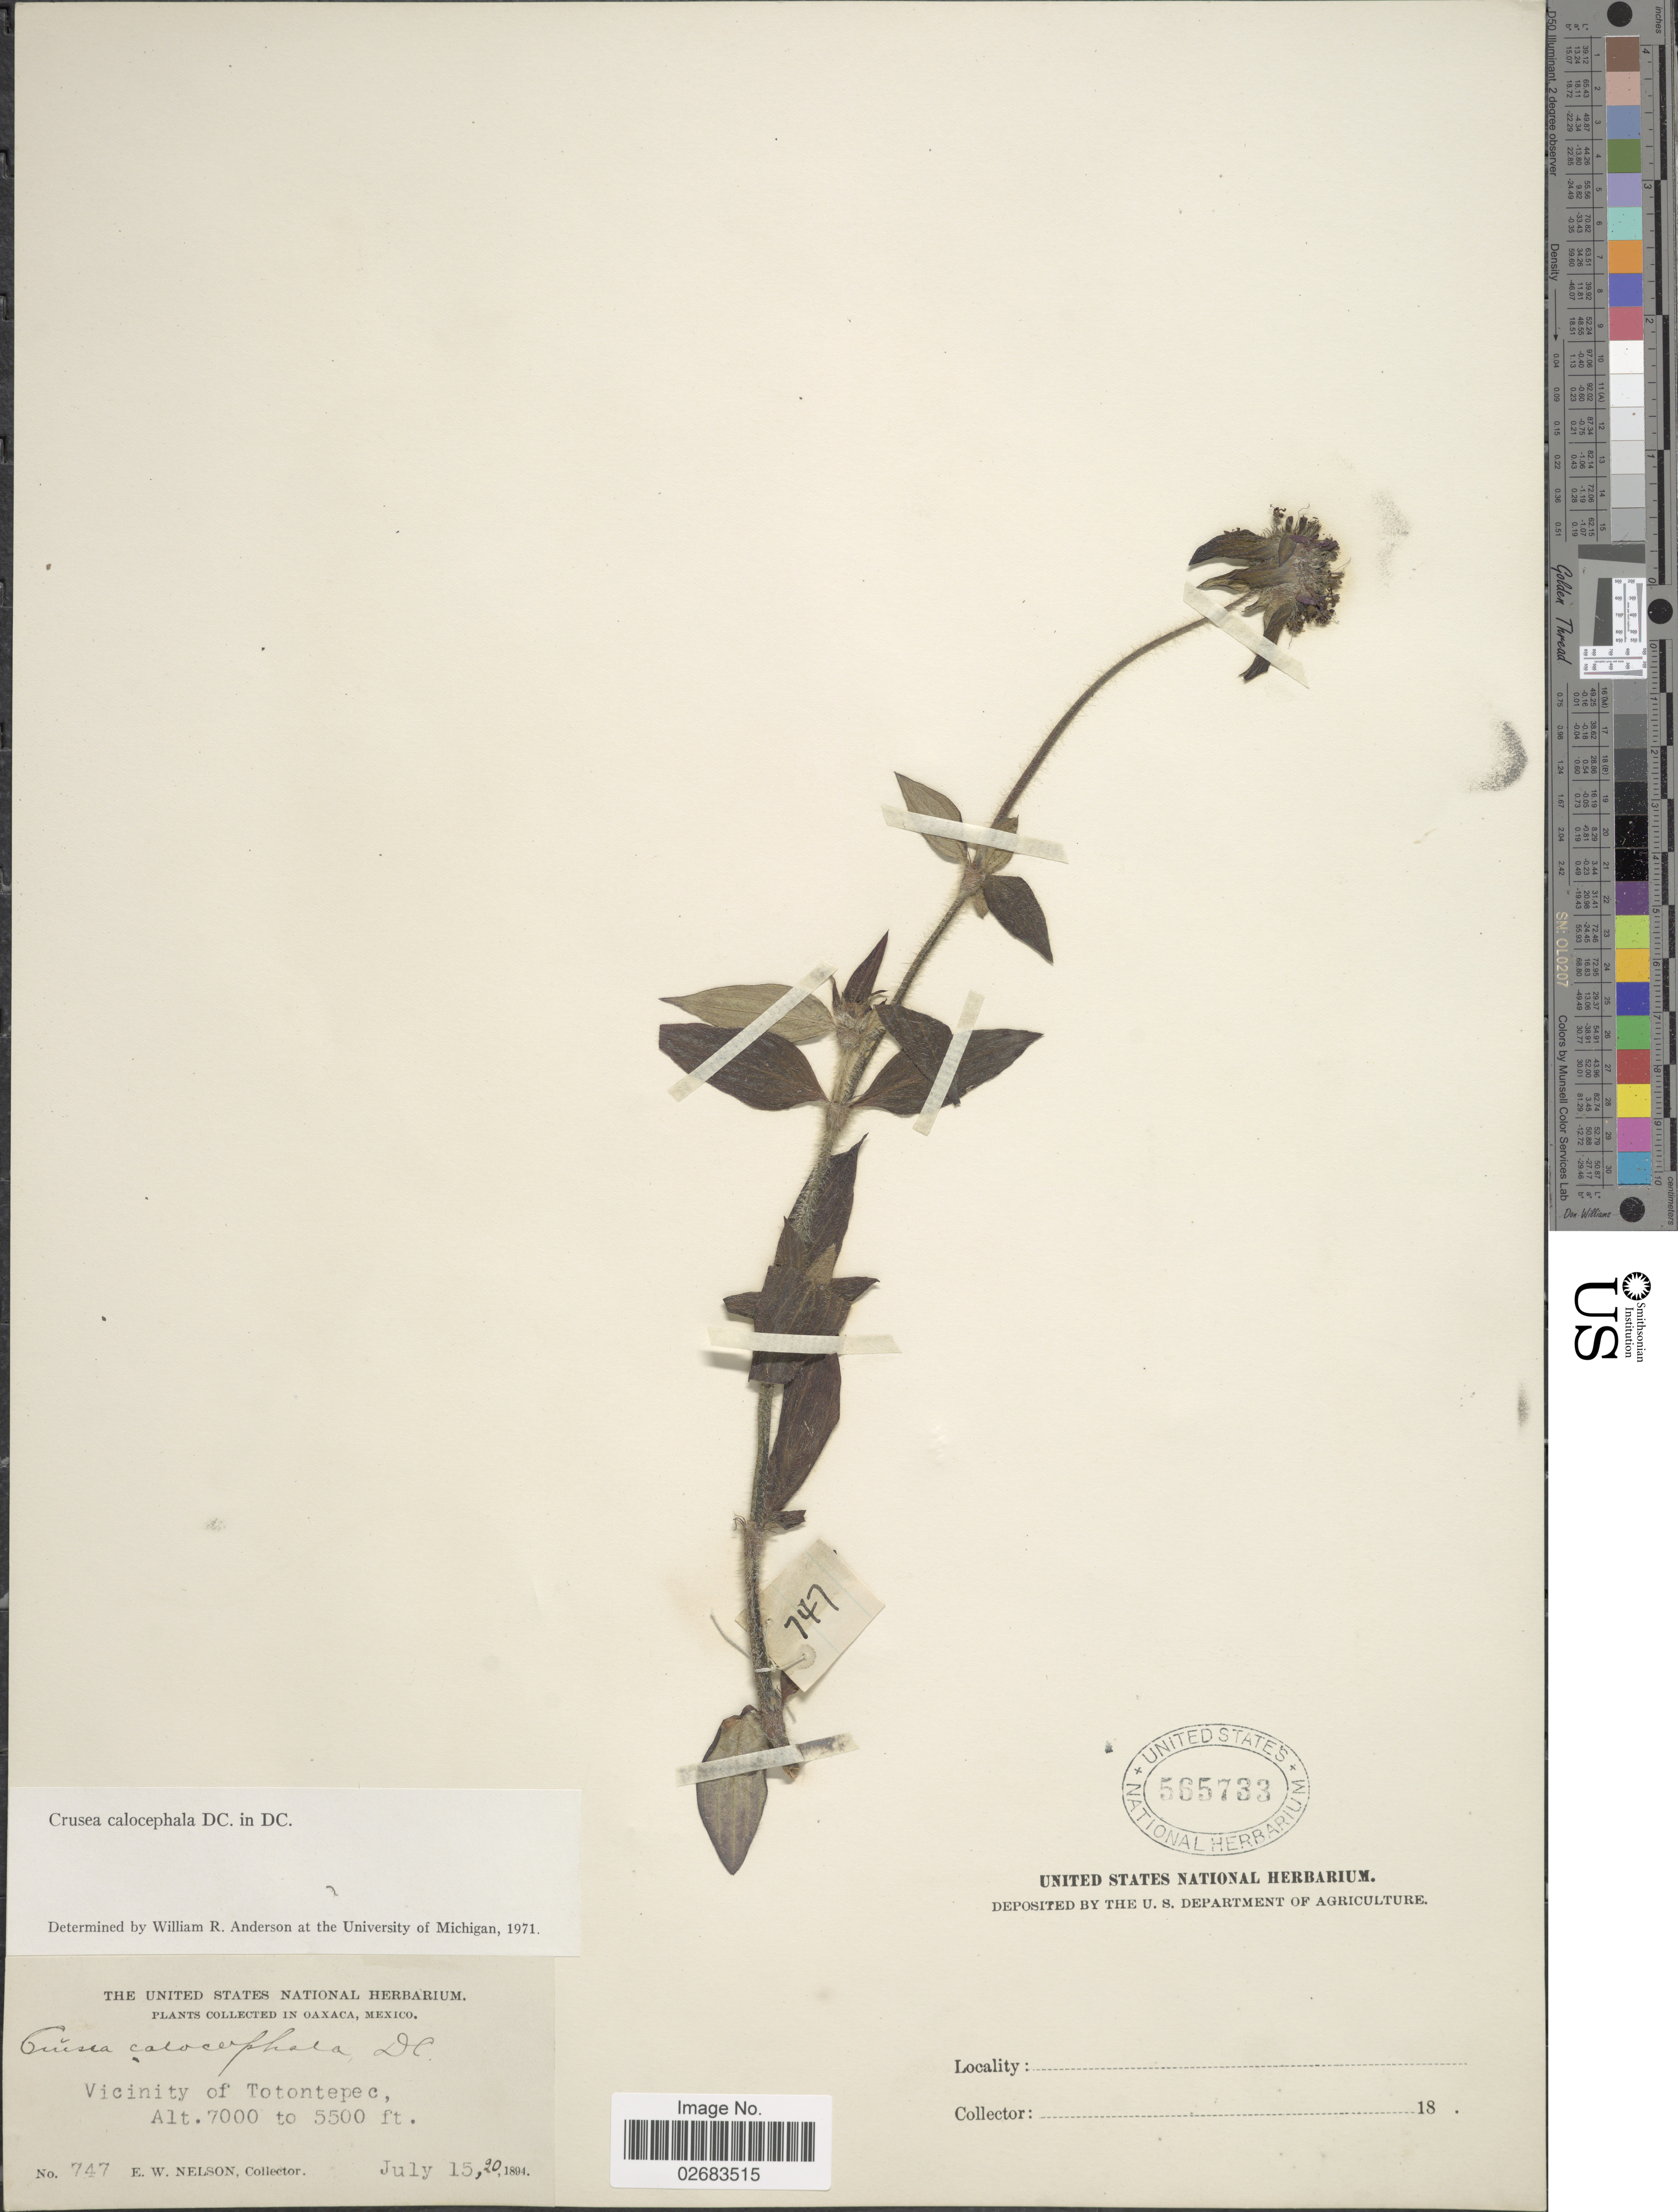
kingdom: Plantae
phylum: Tracheophyta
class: Magnoliopsida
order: Gentianales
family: Rubiaceae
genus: Crusea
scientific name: Crusea calocephala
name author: DC.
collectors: E. W. Nelson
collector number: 747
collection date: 1894-07-15/1894-07-20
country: Mexico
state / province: Oaxaca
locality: Vicinity of Totontepec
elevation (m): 1676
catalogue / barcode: US 565733